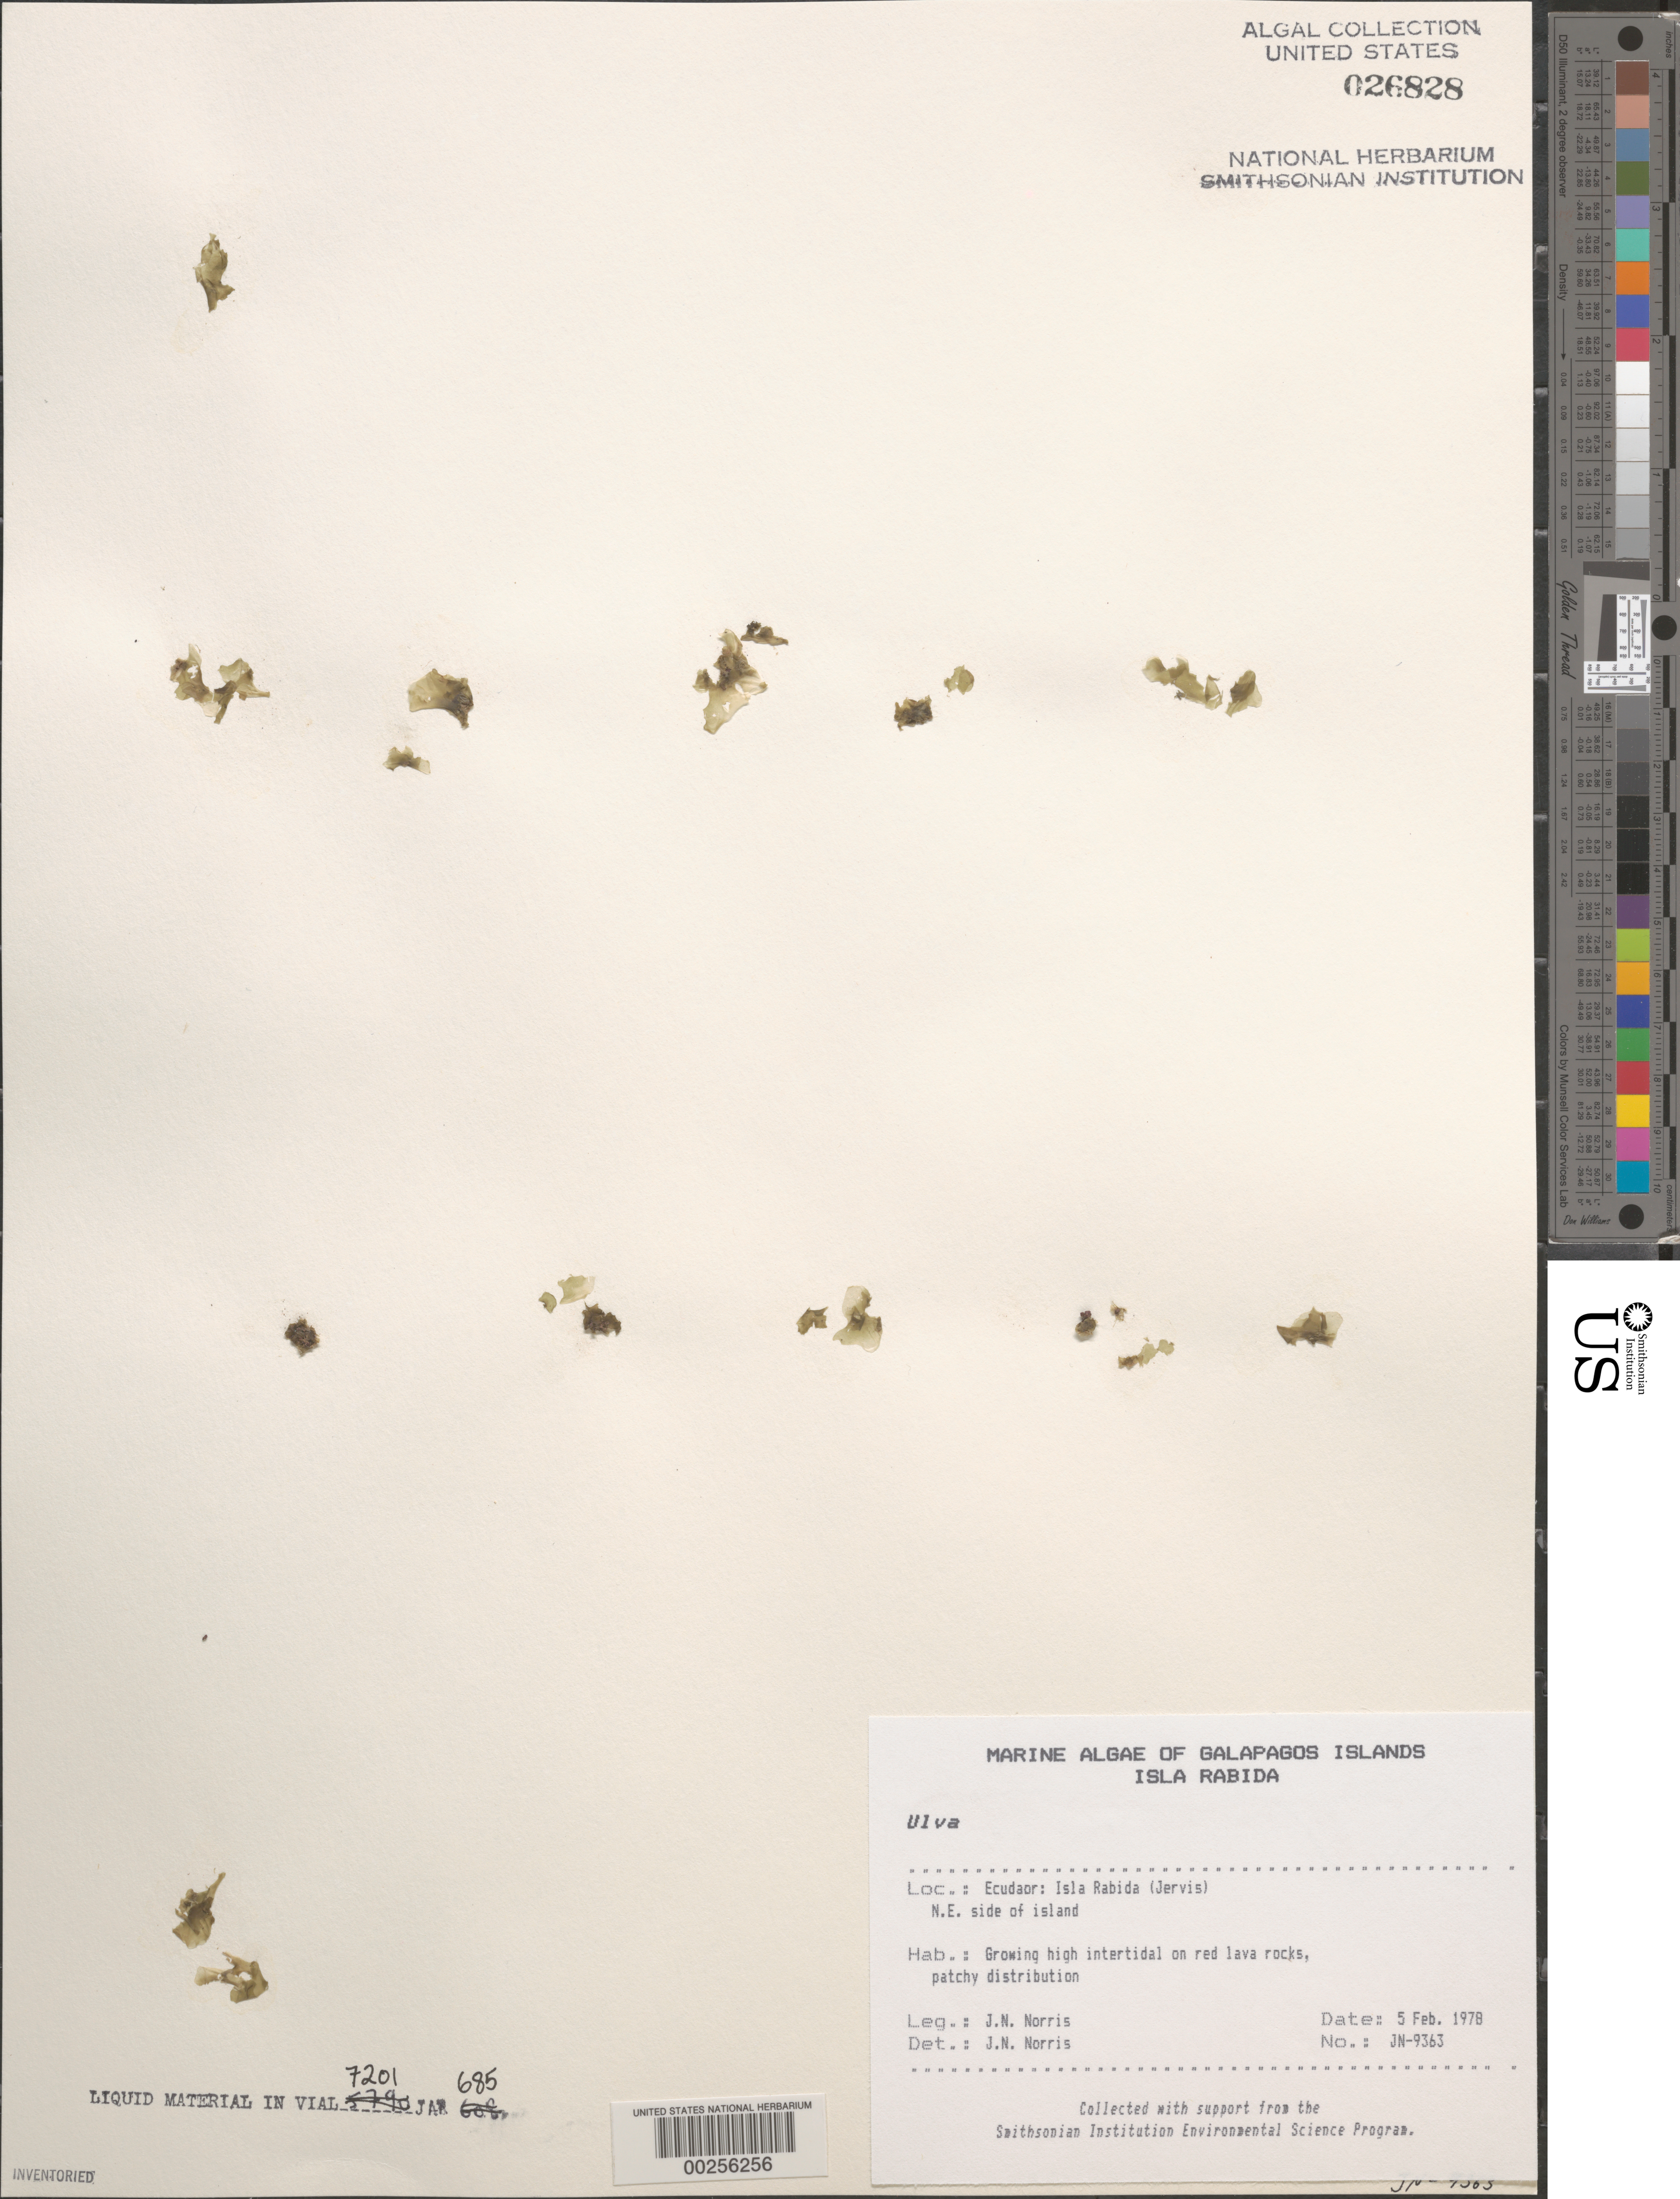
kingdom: Plantae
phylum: Chlorophyta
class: Ulvophyceae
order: Ulvales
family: Ulvaceae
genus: Ulva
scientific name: Ulva sp.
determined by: Norris, James N.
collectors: J. N. Norris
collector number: JN-9363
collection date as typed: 05 Feb 1978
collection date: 1978-02-05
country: Ecuador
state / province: Colón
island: Jervis [Rábida]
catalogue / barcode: US 26828